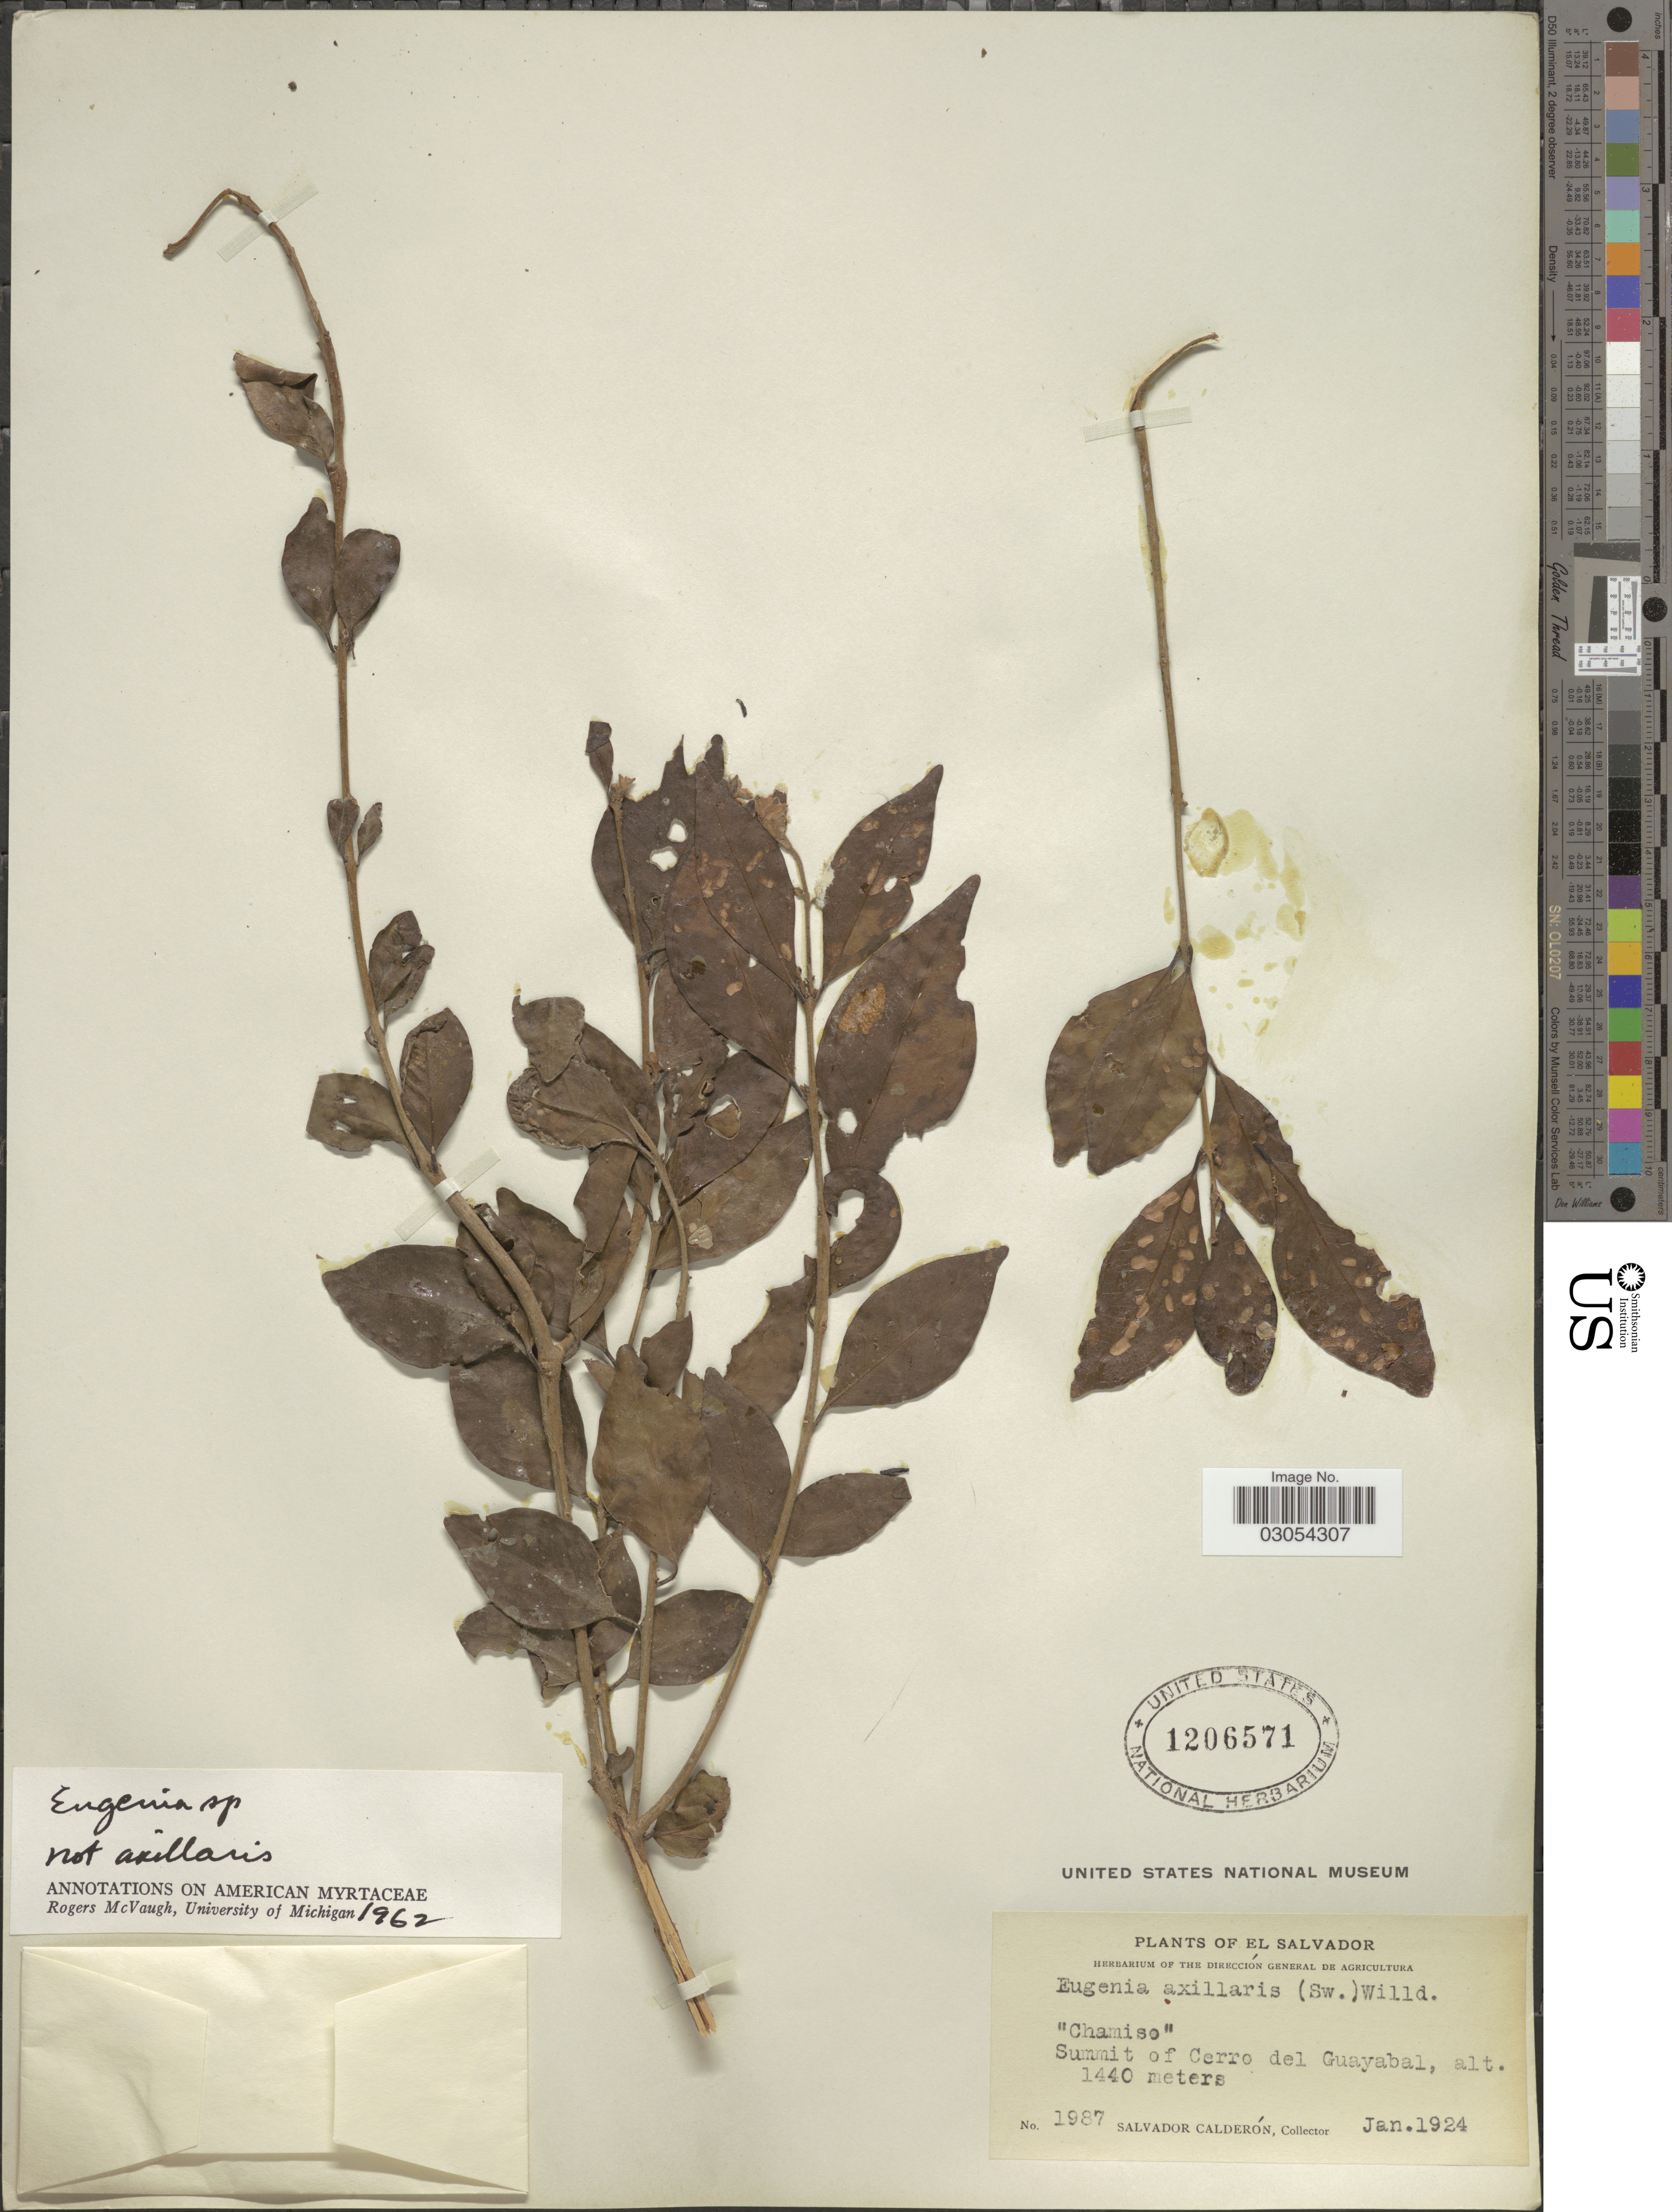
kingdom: Plantae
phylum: Tracheophyta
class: Magnoliopsida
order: Myrtales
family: Myrtaceae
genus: Eugenia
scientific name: Eugenia sp.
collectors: S. Calderón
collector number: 1987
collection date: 1924-01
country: El Salvador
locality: Summit of Cerro del Guayabal.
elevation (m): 1440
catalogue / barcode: US 1206571